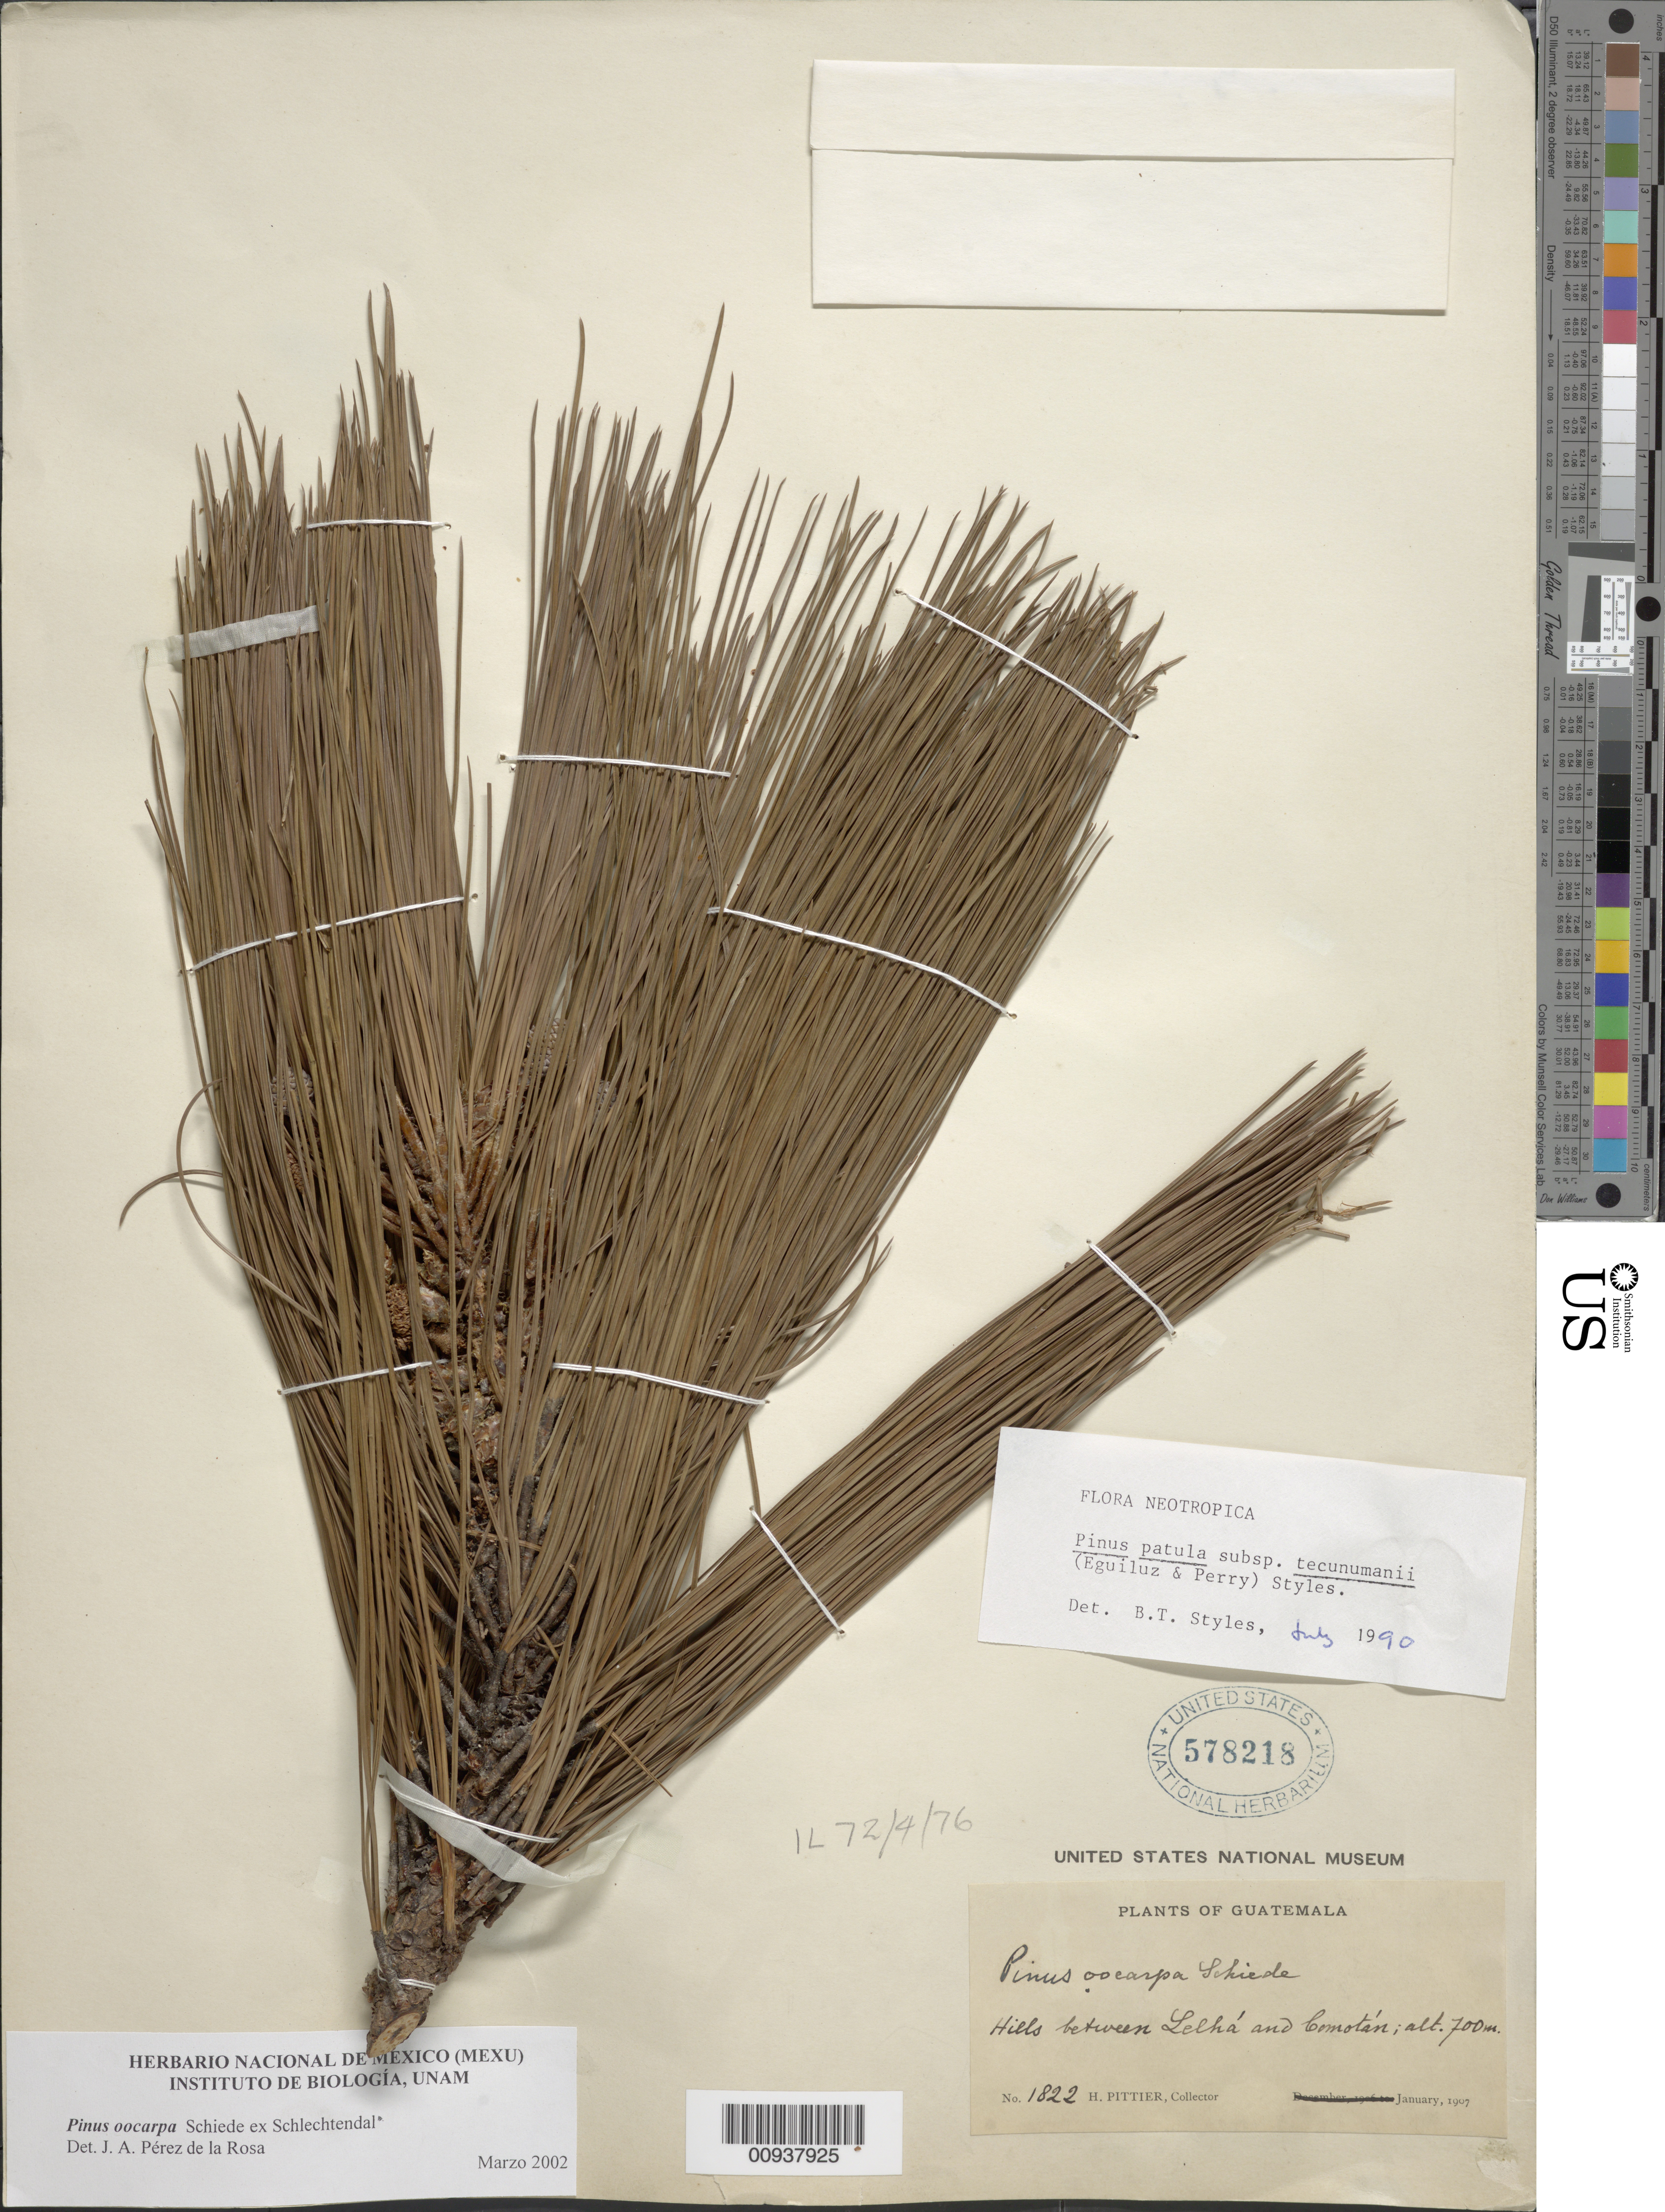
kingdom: Plantae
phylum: Tracheophyta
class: Pinopsida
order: Pinales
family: Pinaceae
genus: Pinus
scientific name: Pinus oocarpa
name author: Schiede ex Schltdl.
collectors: H. F. Pittier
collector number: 1822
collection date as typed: Jan 1907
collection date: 1907-01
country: Guatemala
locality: Hills between Lelhá and Comotán.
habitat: Hills.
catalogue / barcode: US 578218